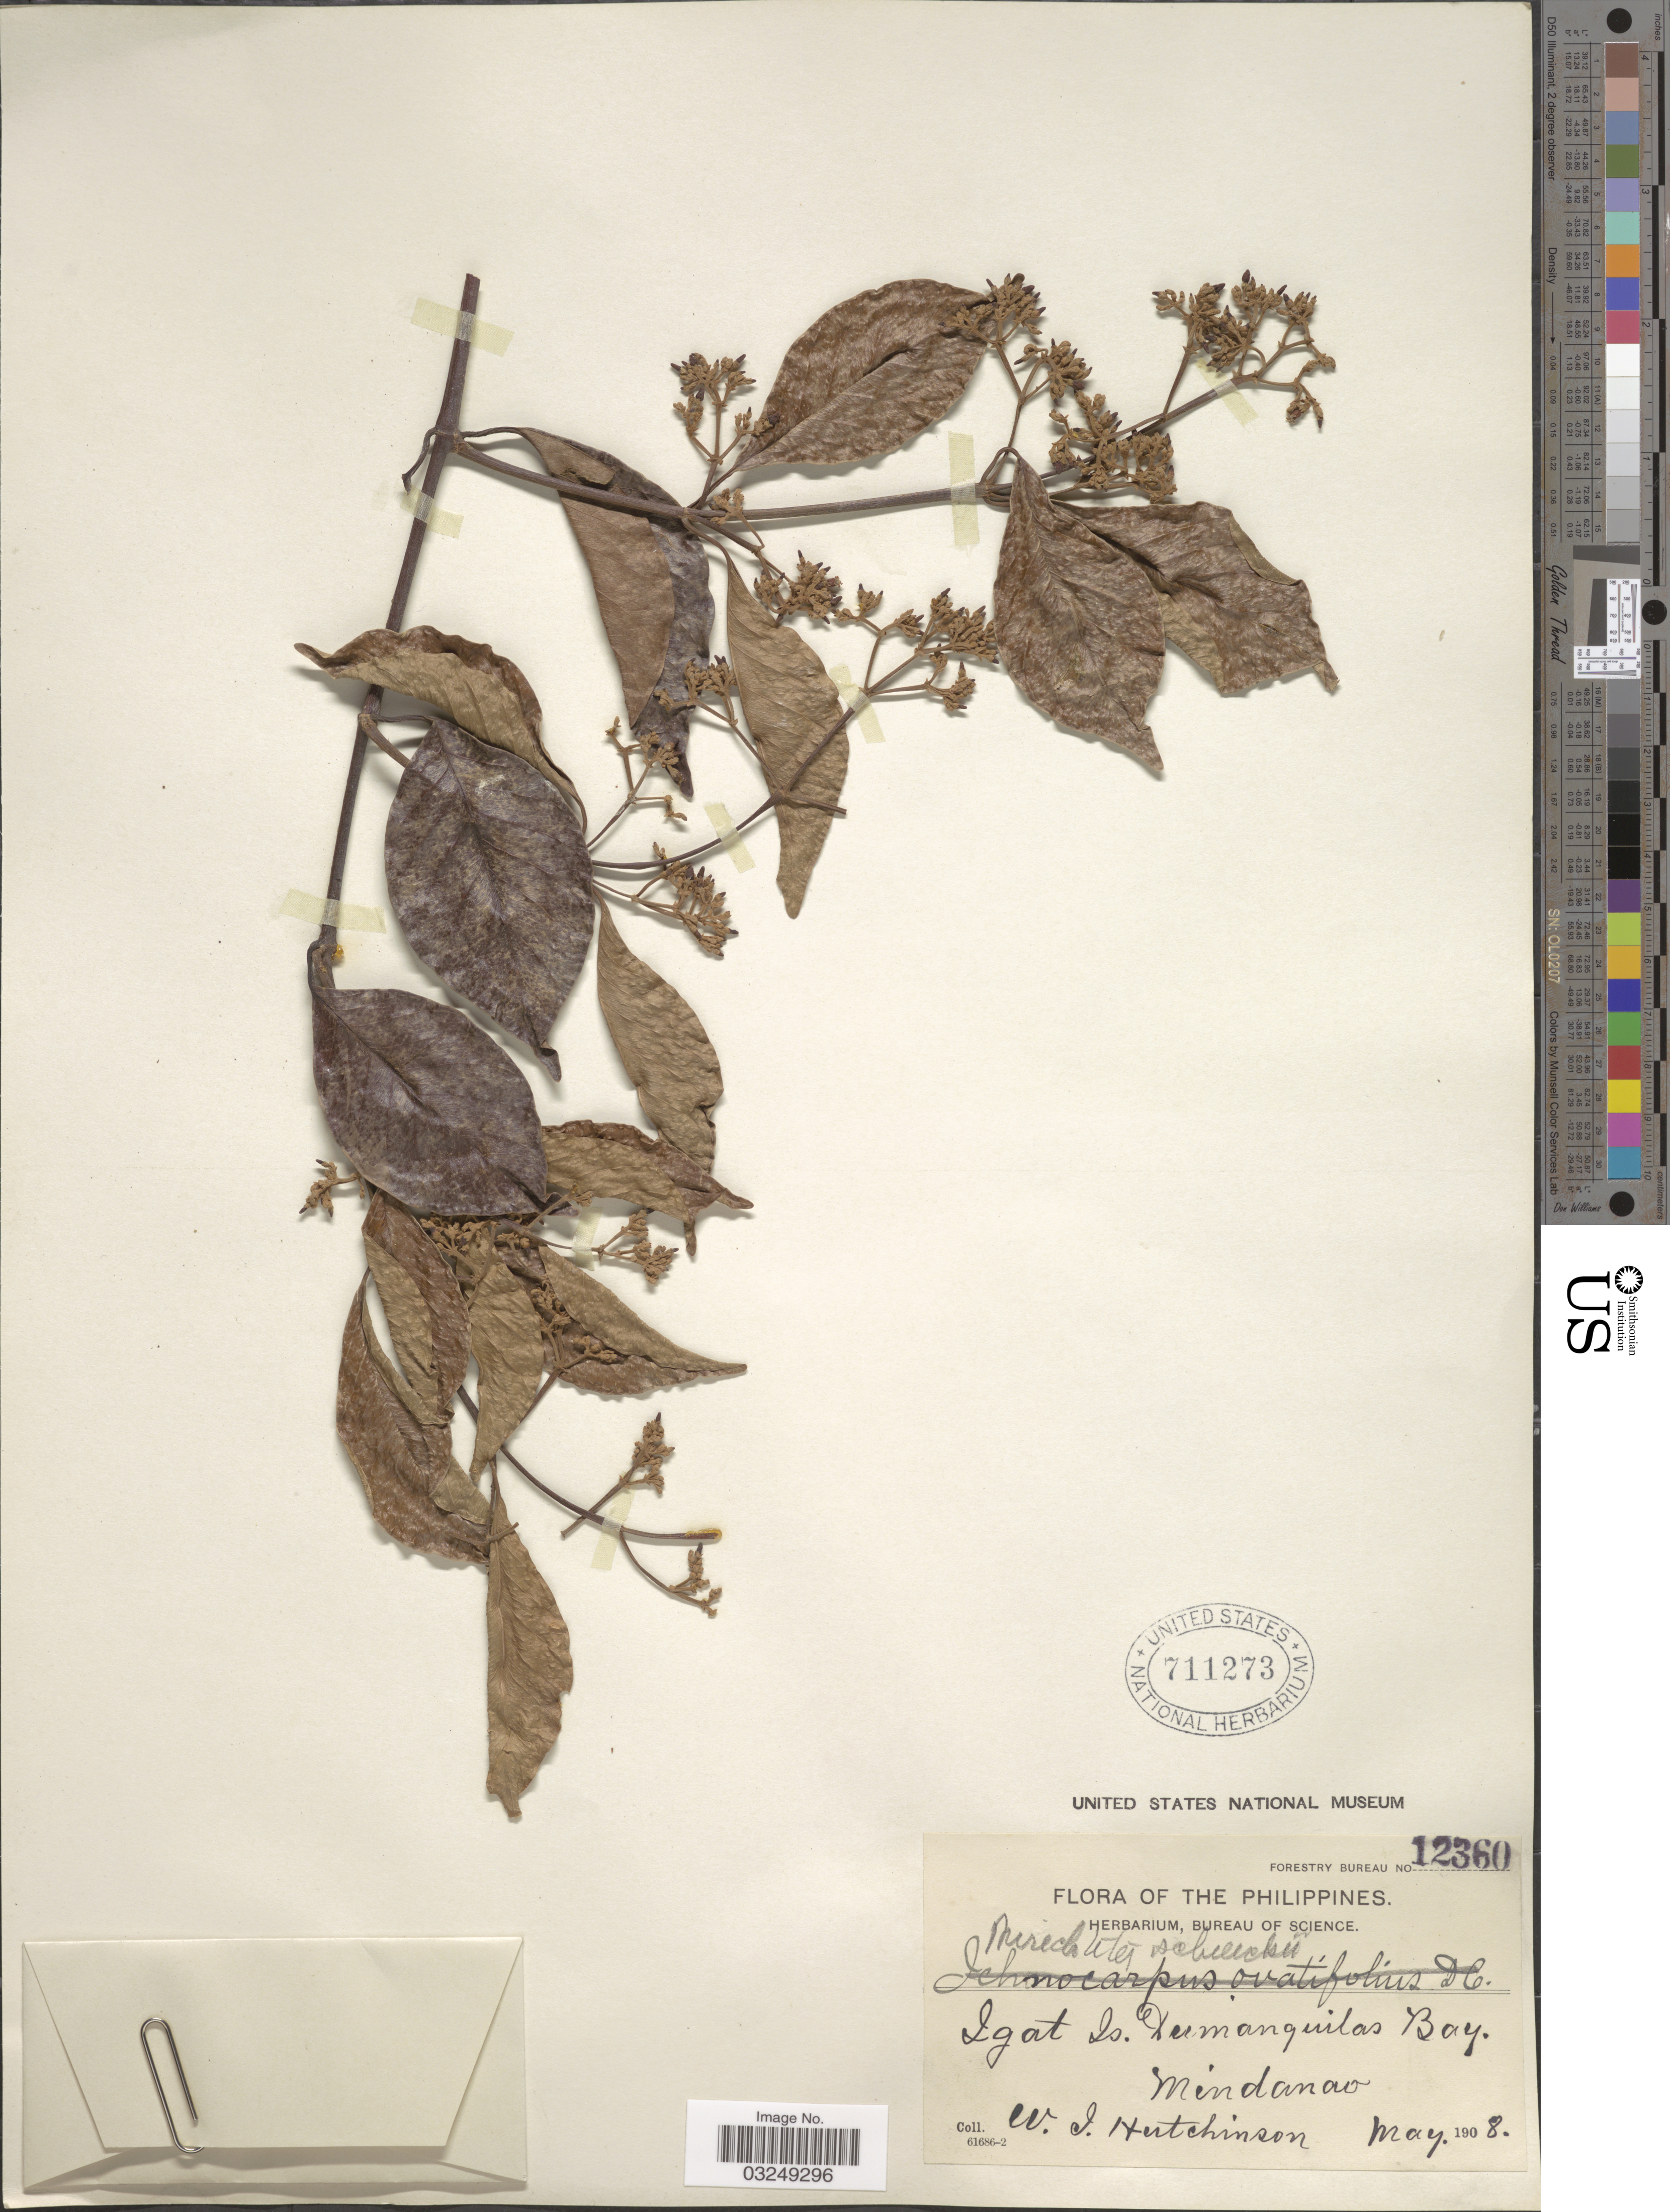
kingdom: Plantae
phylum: Tracheophyta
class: Magnoliopsida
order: Gentianales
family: Apocynaceae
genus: Ichnocarpus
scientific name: Ichnocarpus serpyllifolius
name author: (Blume) P.I. Forst.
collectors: W. I. Hutchinson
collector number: Forestry Bureau 12360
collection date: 1908-05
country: Philippines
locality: Igat Is. Dumanquilas Bay. Mindanao.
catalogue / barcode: US 711273